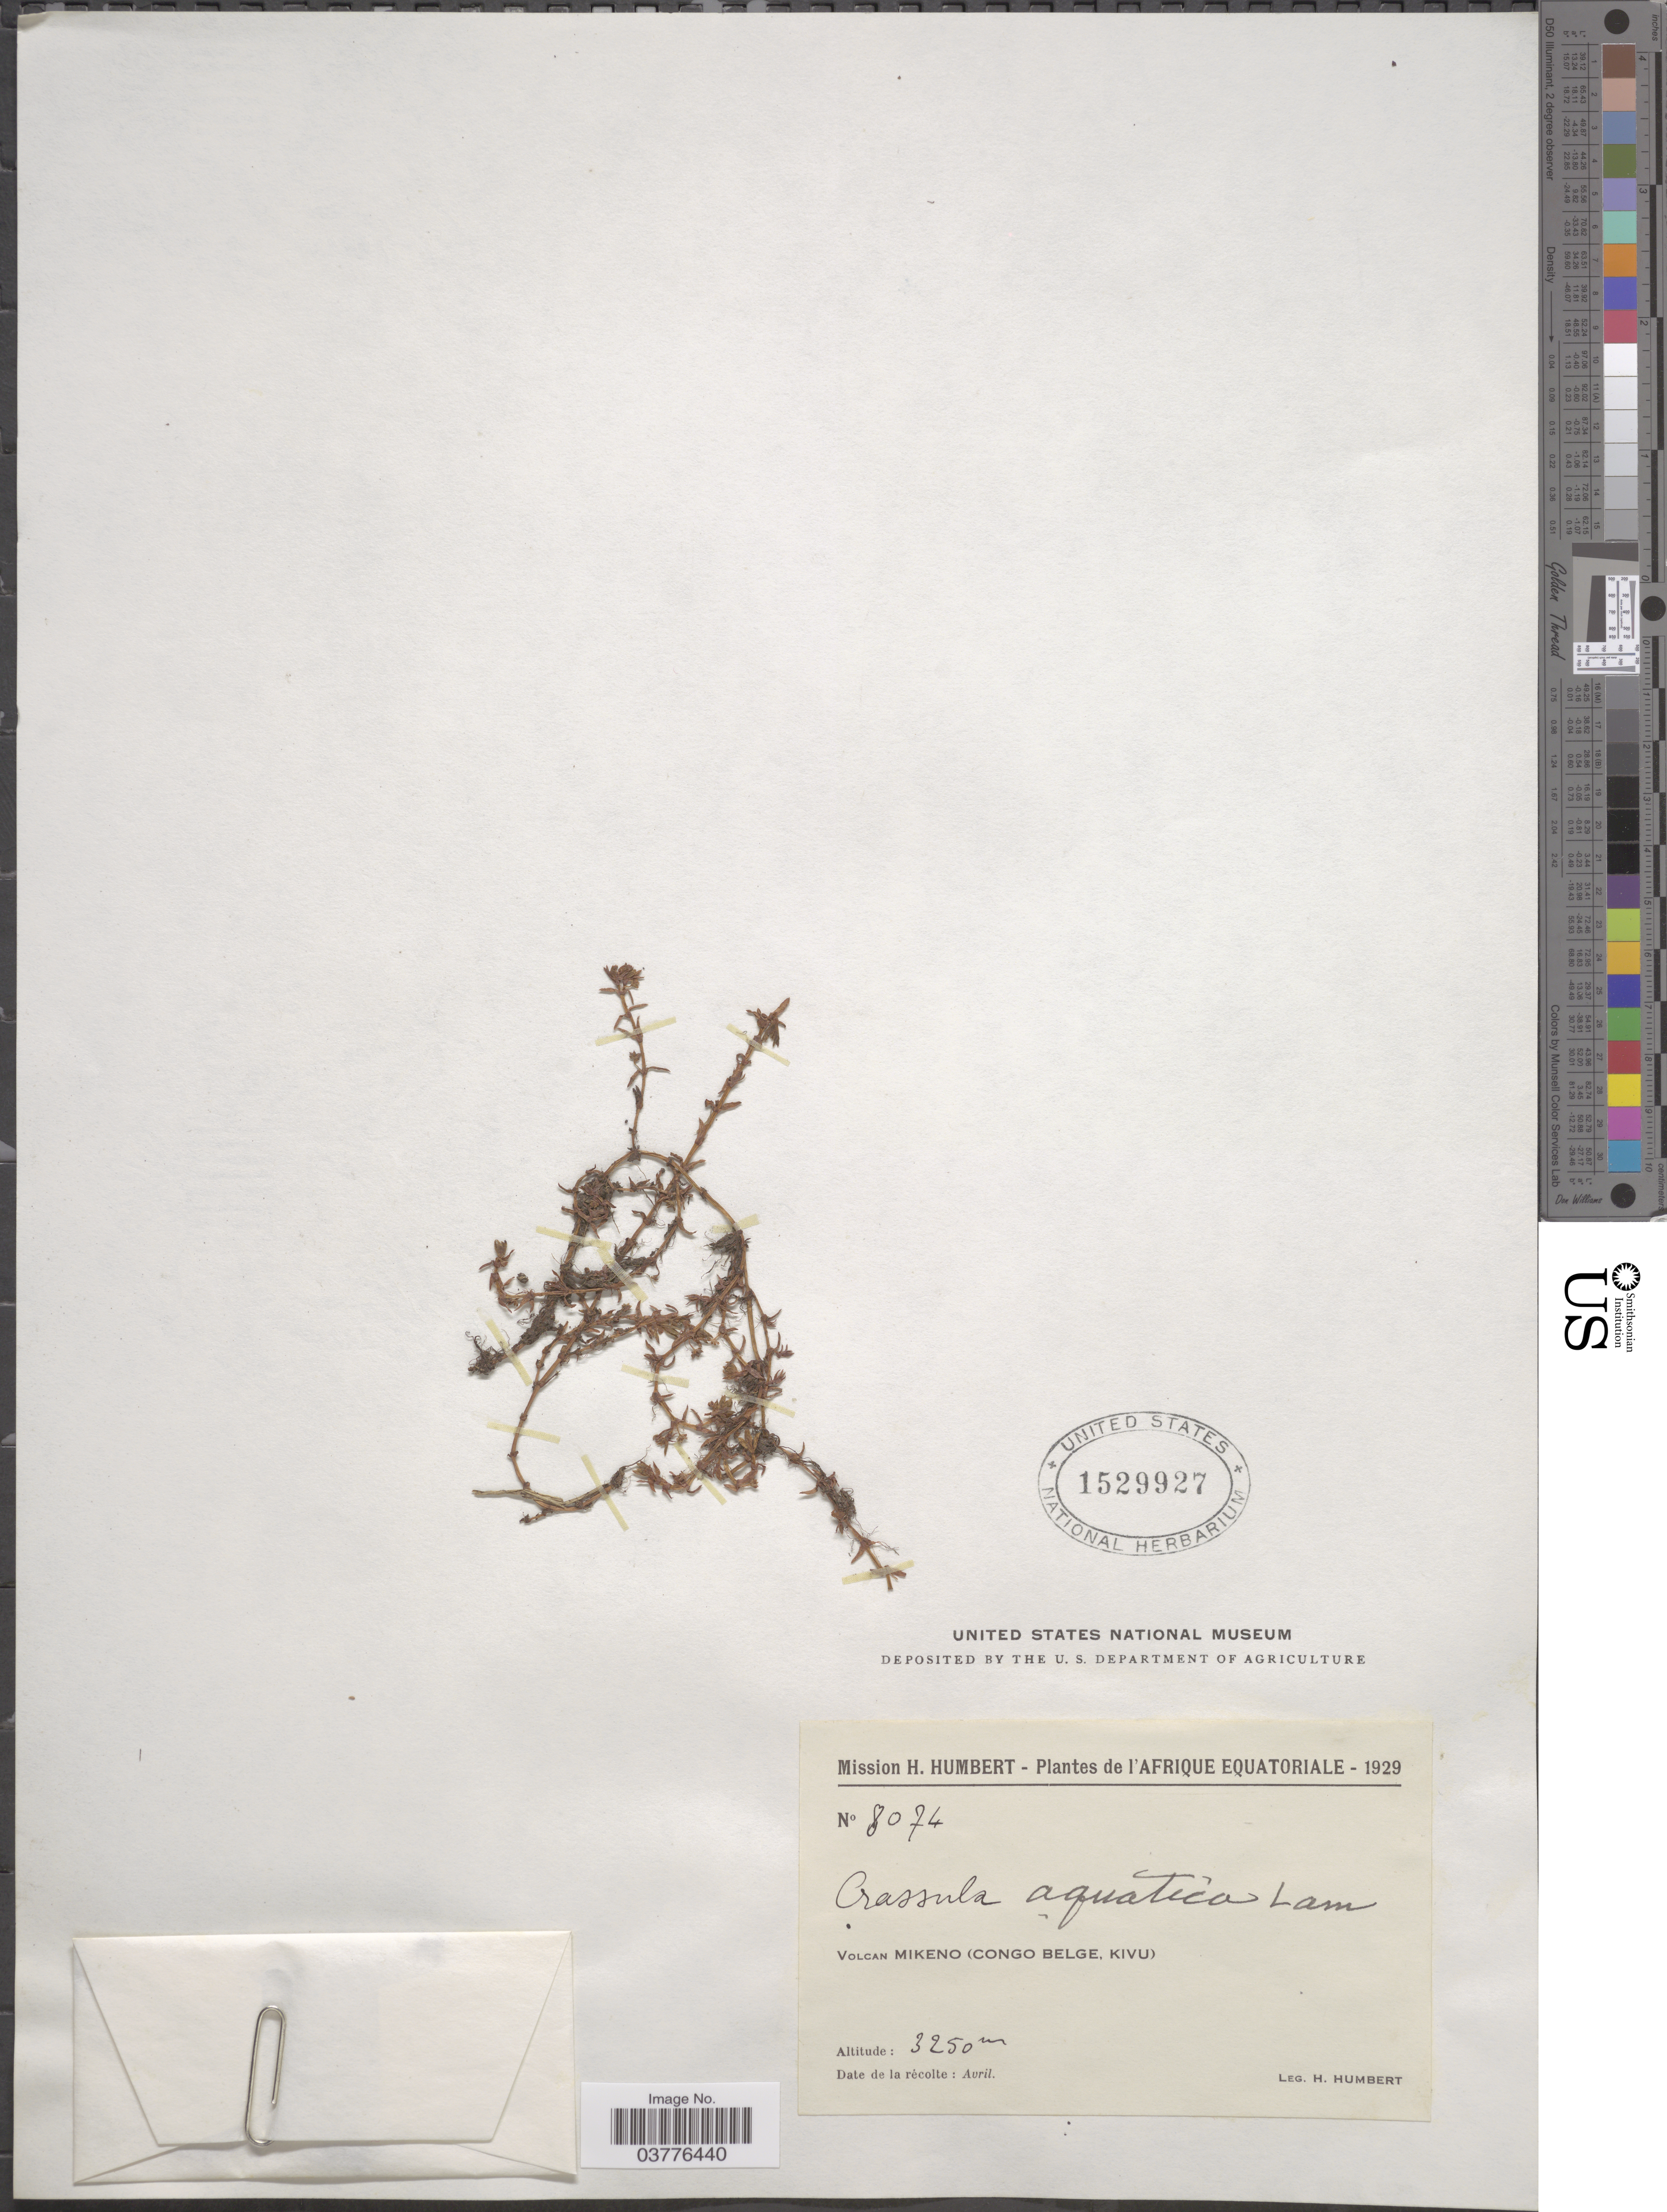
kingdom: Plantae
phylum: Tracheophyta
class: Magnoliopsida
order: Saxifragales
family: Crassulaceae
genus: Crassula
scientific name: Crassula aquatica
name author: (L.) Schönland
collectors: H. Humbert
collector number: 8074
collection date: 1929-04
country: Congo, Democratic Republic of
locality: L'Afrique Equatoriale. Volcan Mikeno (Congo Belge, Kivu).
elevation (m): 3250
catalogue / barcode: US 1529927